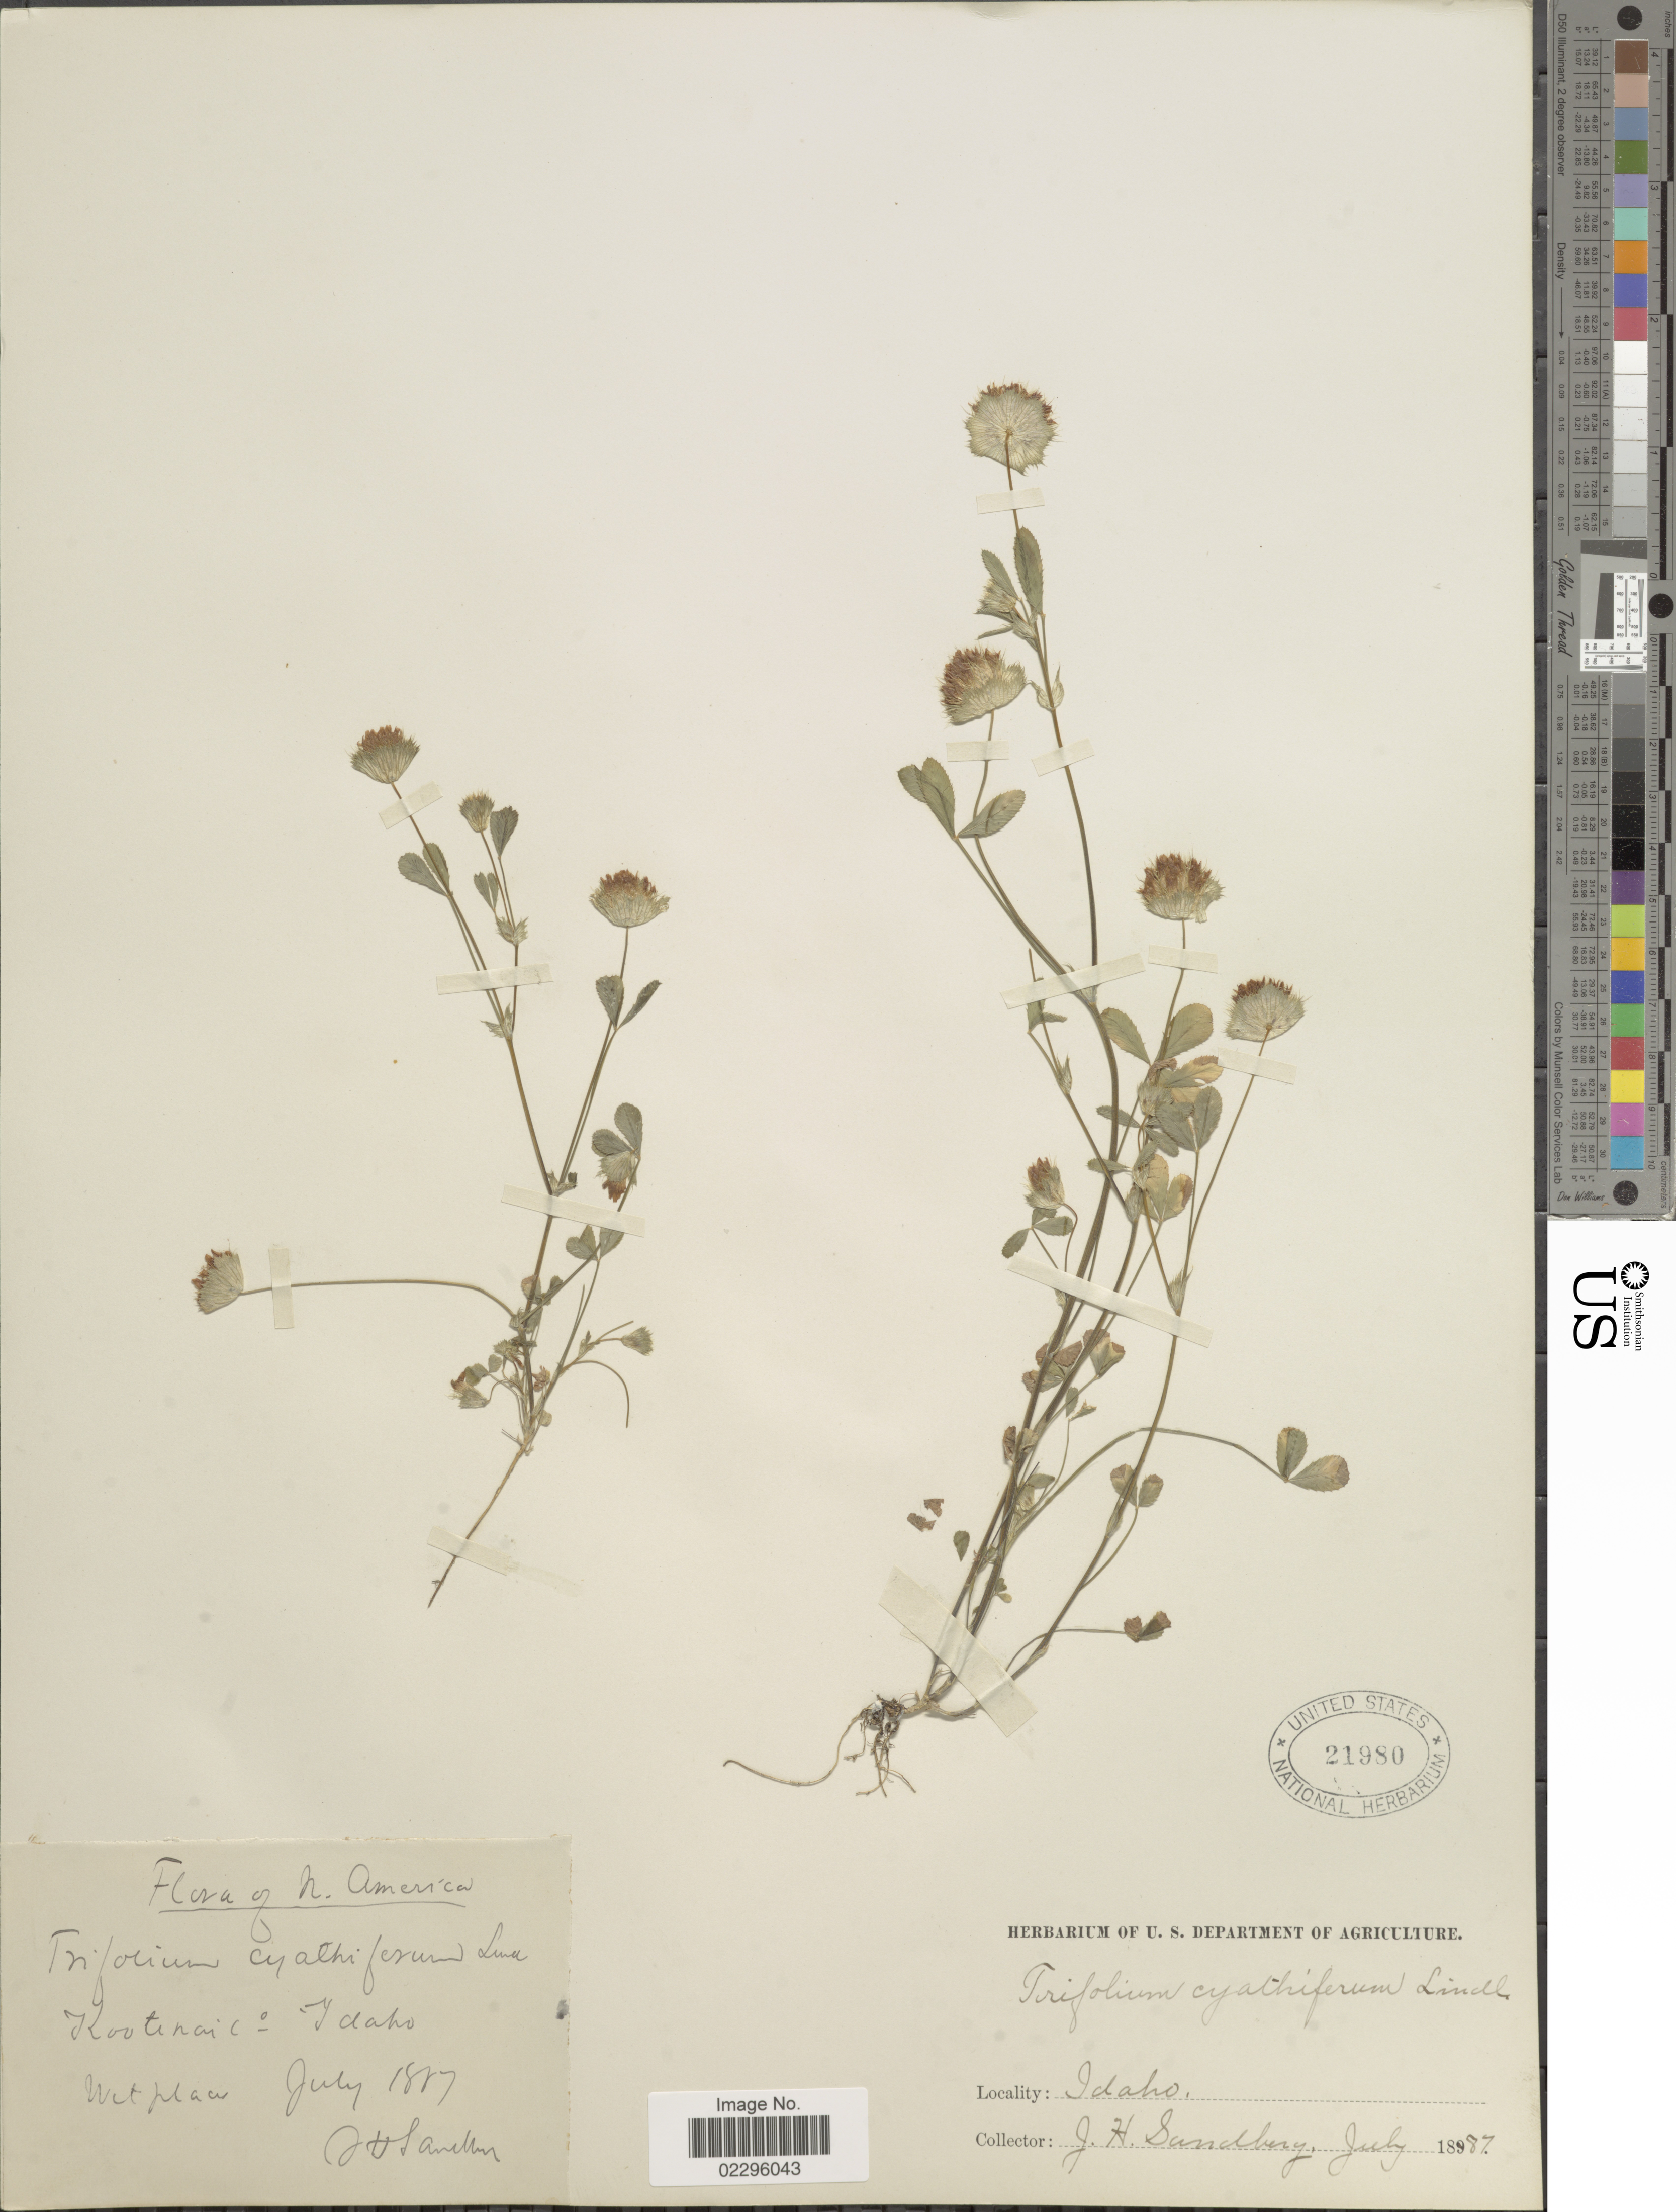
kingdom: Plantae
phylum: Tracheophyta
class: Magnoliopsida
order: Fabales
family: Fabaceae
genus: Trifolium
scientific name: Trifolium cyathiferum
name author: Lindl.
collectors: J. H. Sandberg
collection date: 1887-07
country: United States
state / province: Idaho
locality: Kovtenai Co.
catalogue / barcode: US 21980